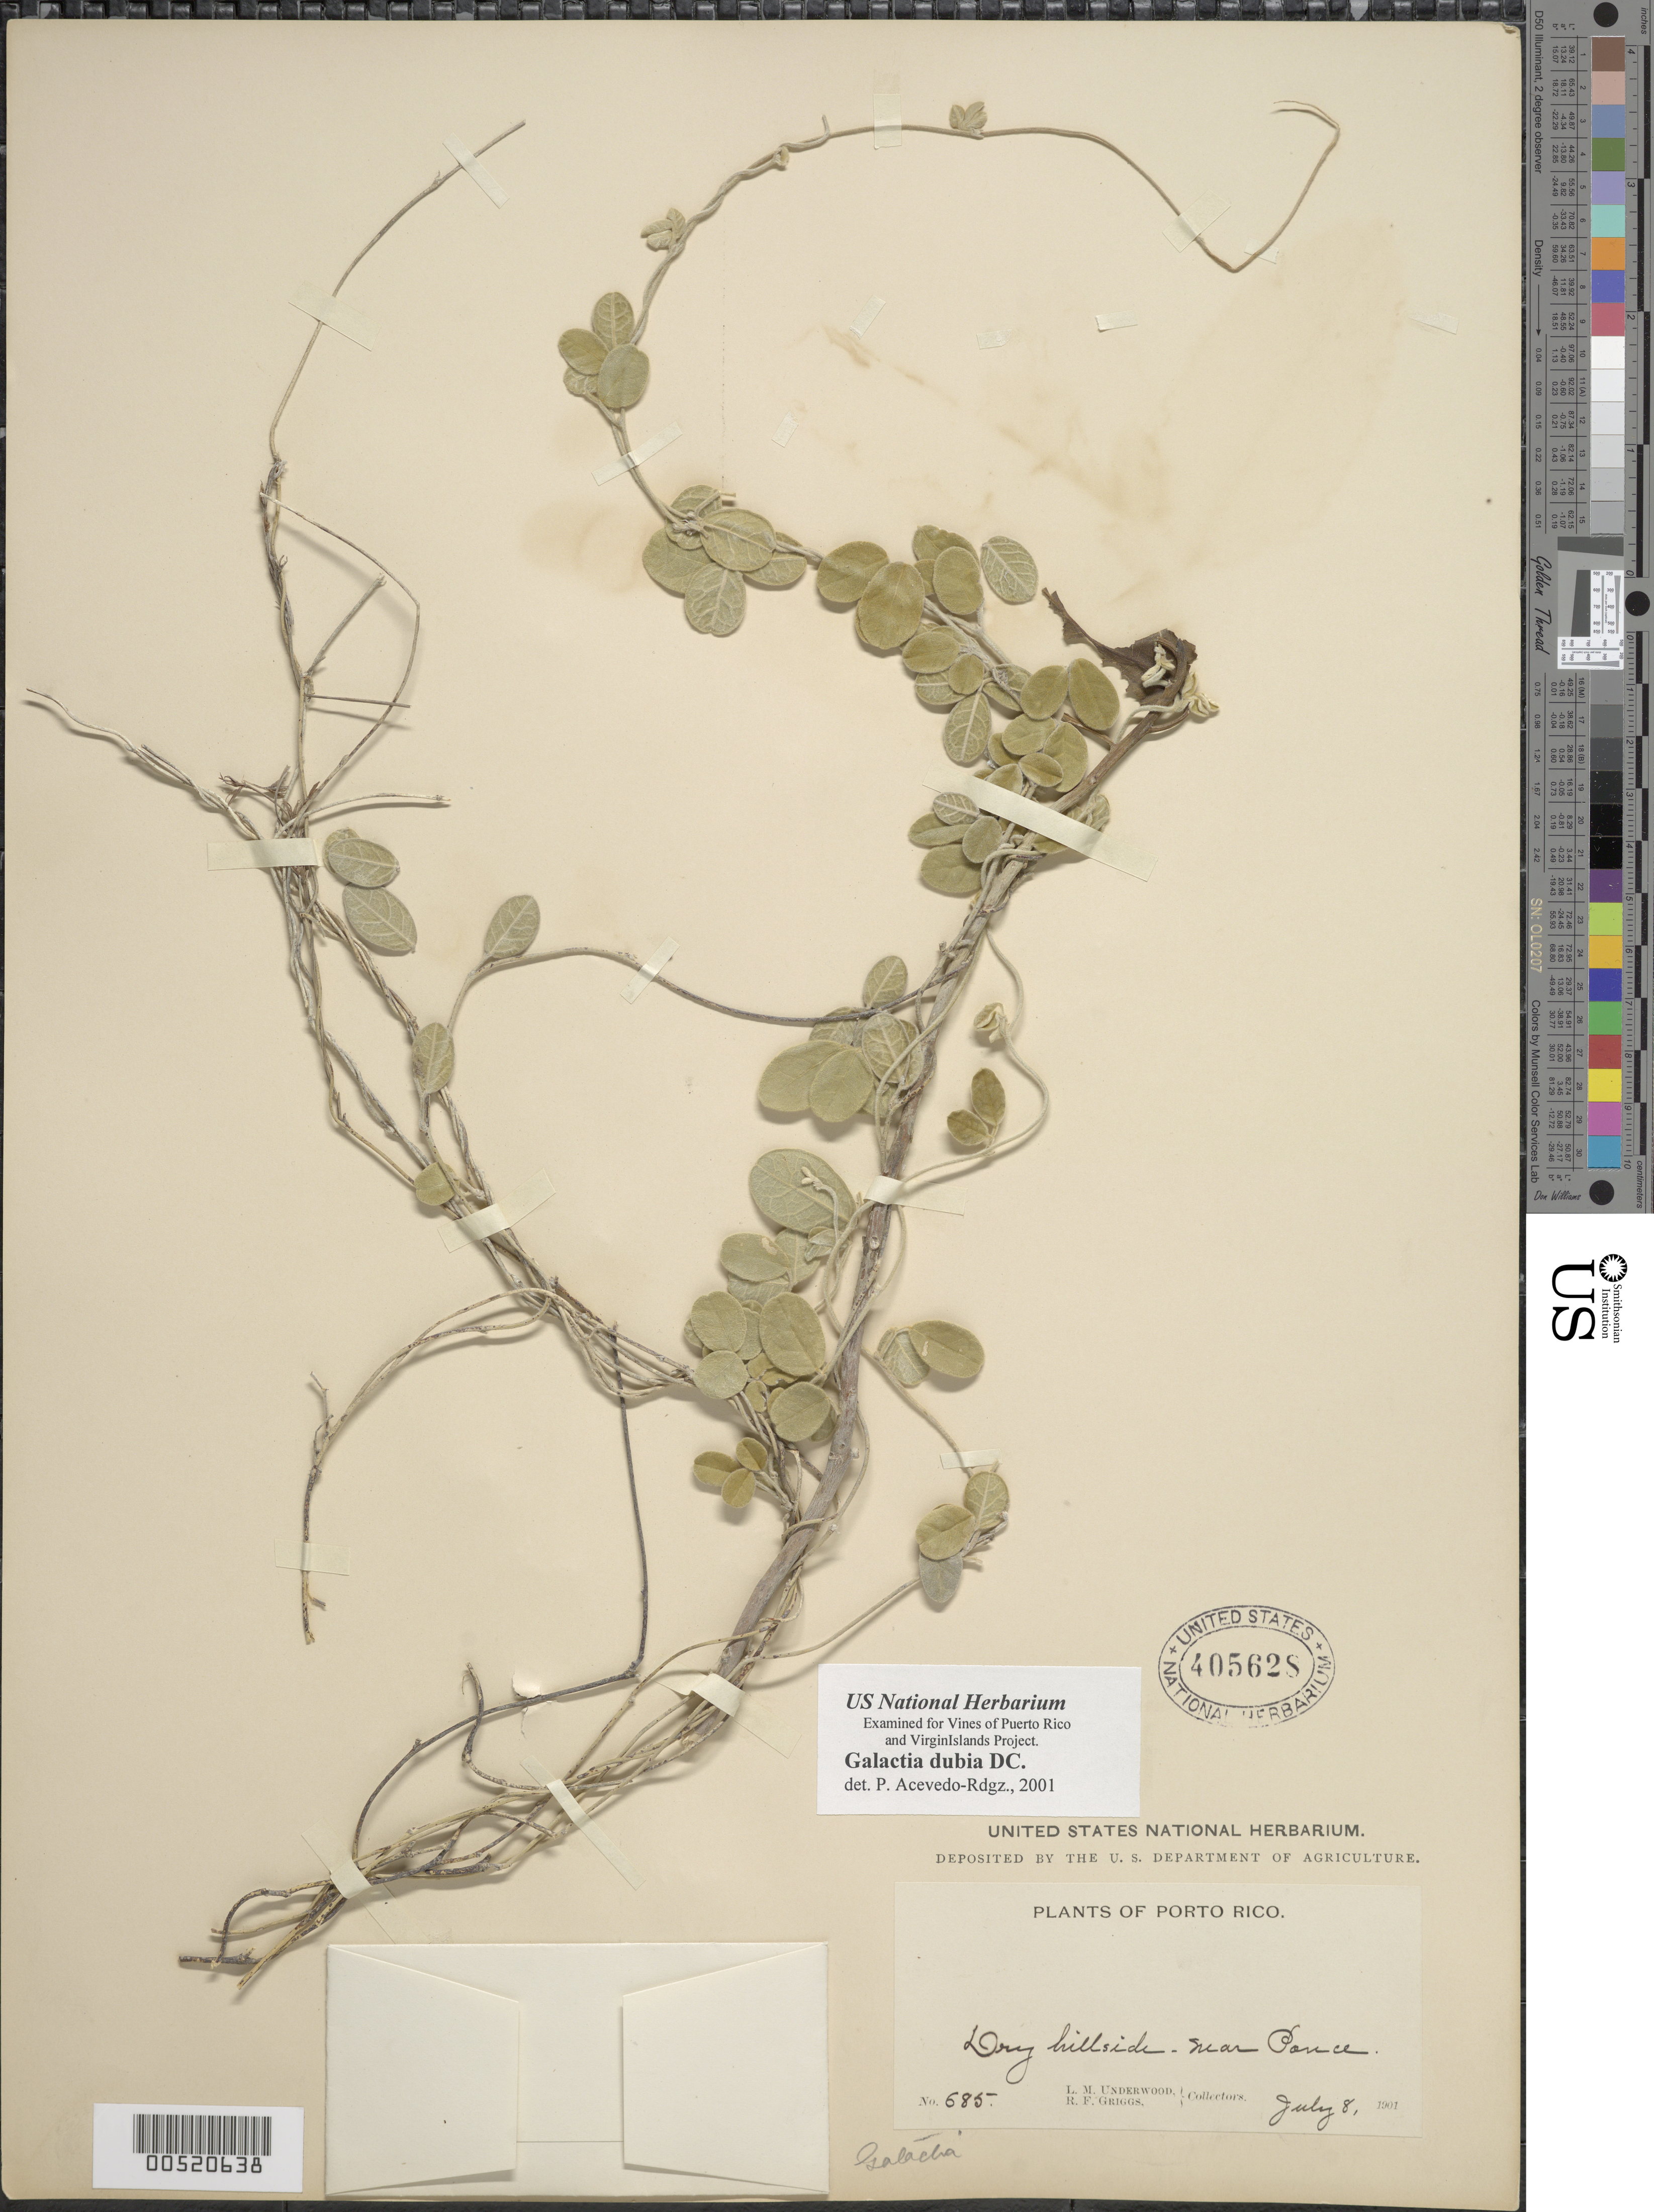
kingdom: Plantae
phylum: Tracheophyta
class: Magnoliopsida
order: Fabales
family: Fabaceae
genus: Galactia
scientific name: Galactia dubia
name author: DC.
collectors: L. M. Underwood & R. F. Griggs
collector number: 685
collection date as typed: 08 Jul 1901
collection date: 1901-07-08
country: Puerto Rico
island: Greater Antilles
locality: near Ponce. Dry hillside.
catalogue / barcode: US 405628